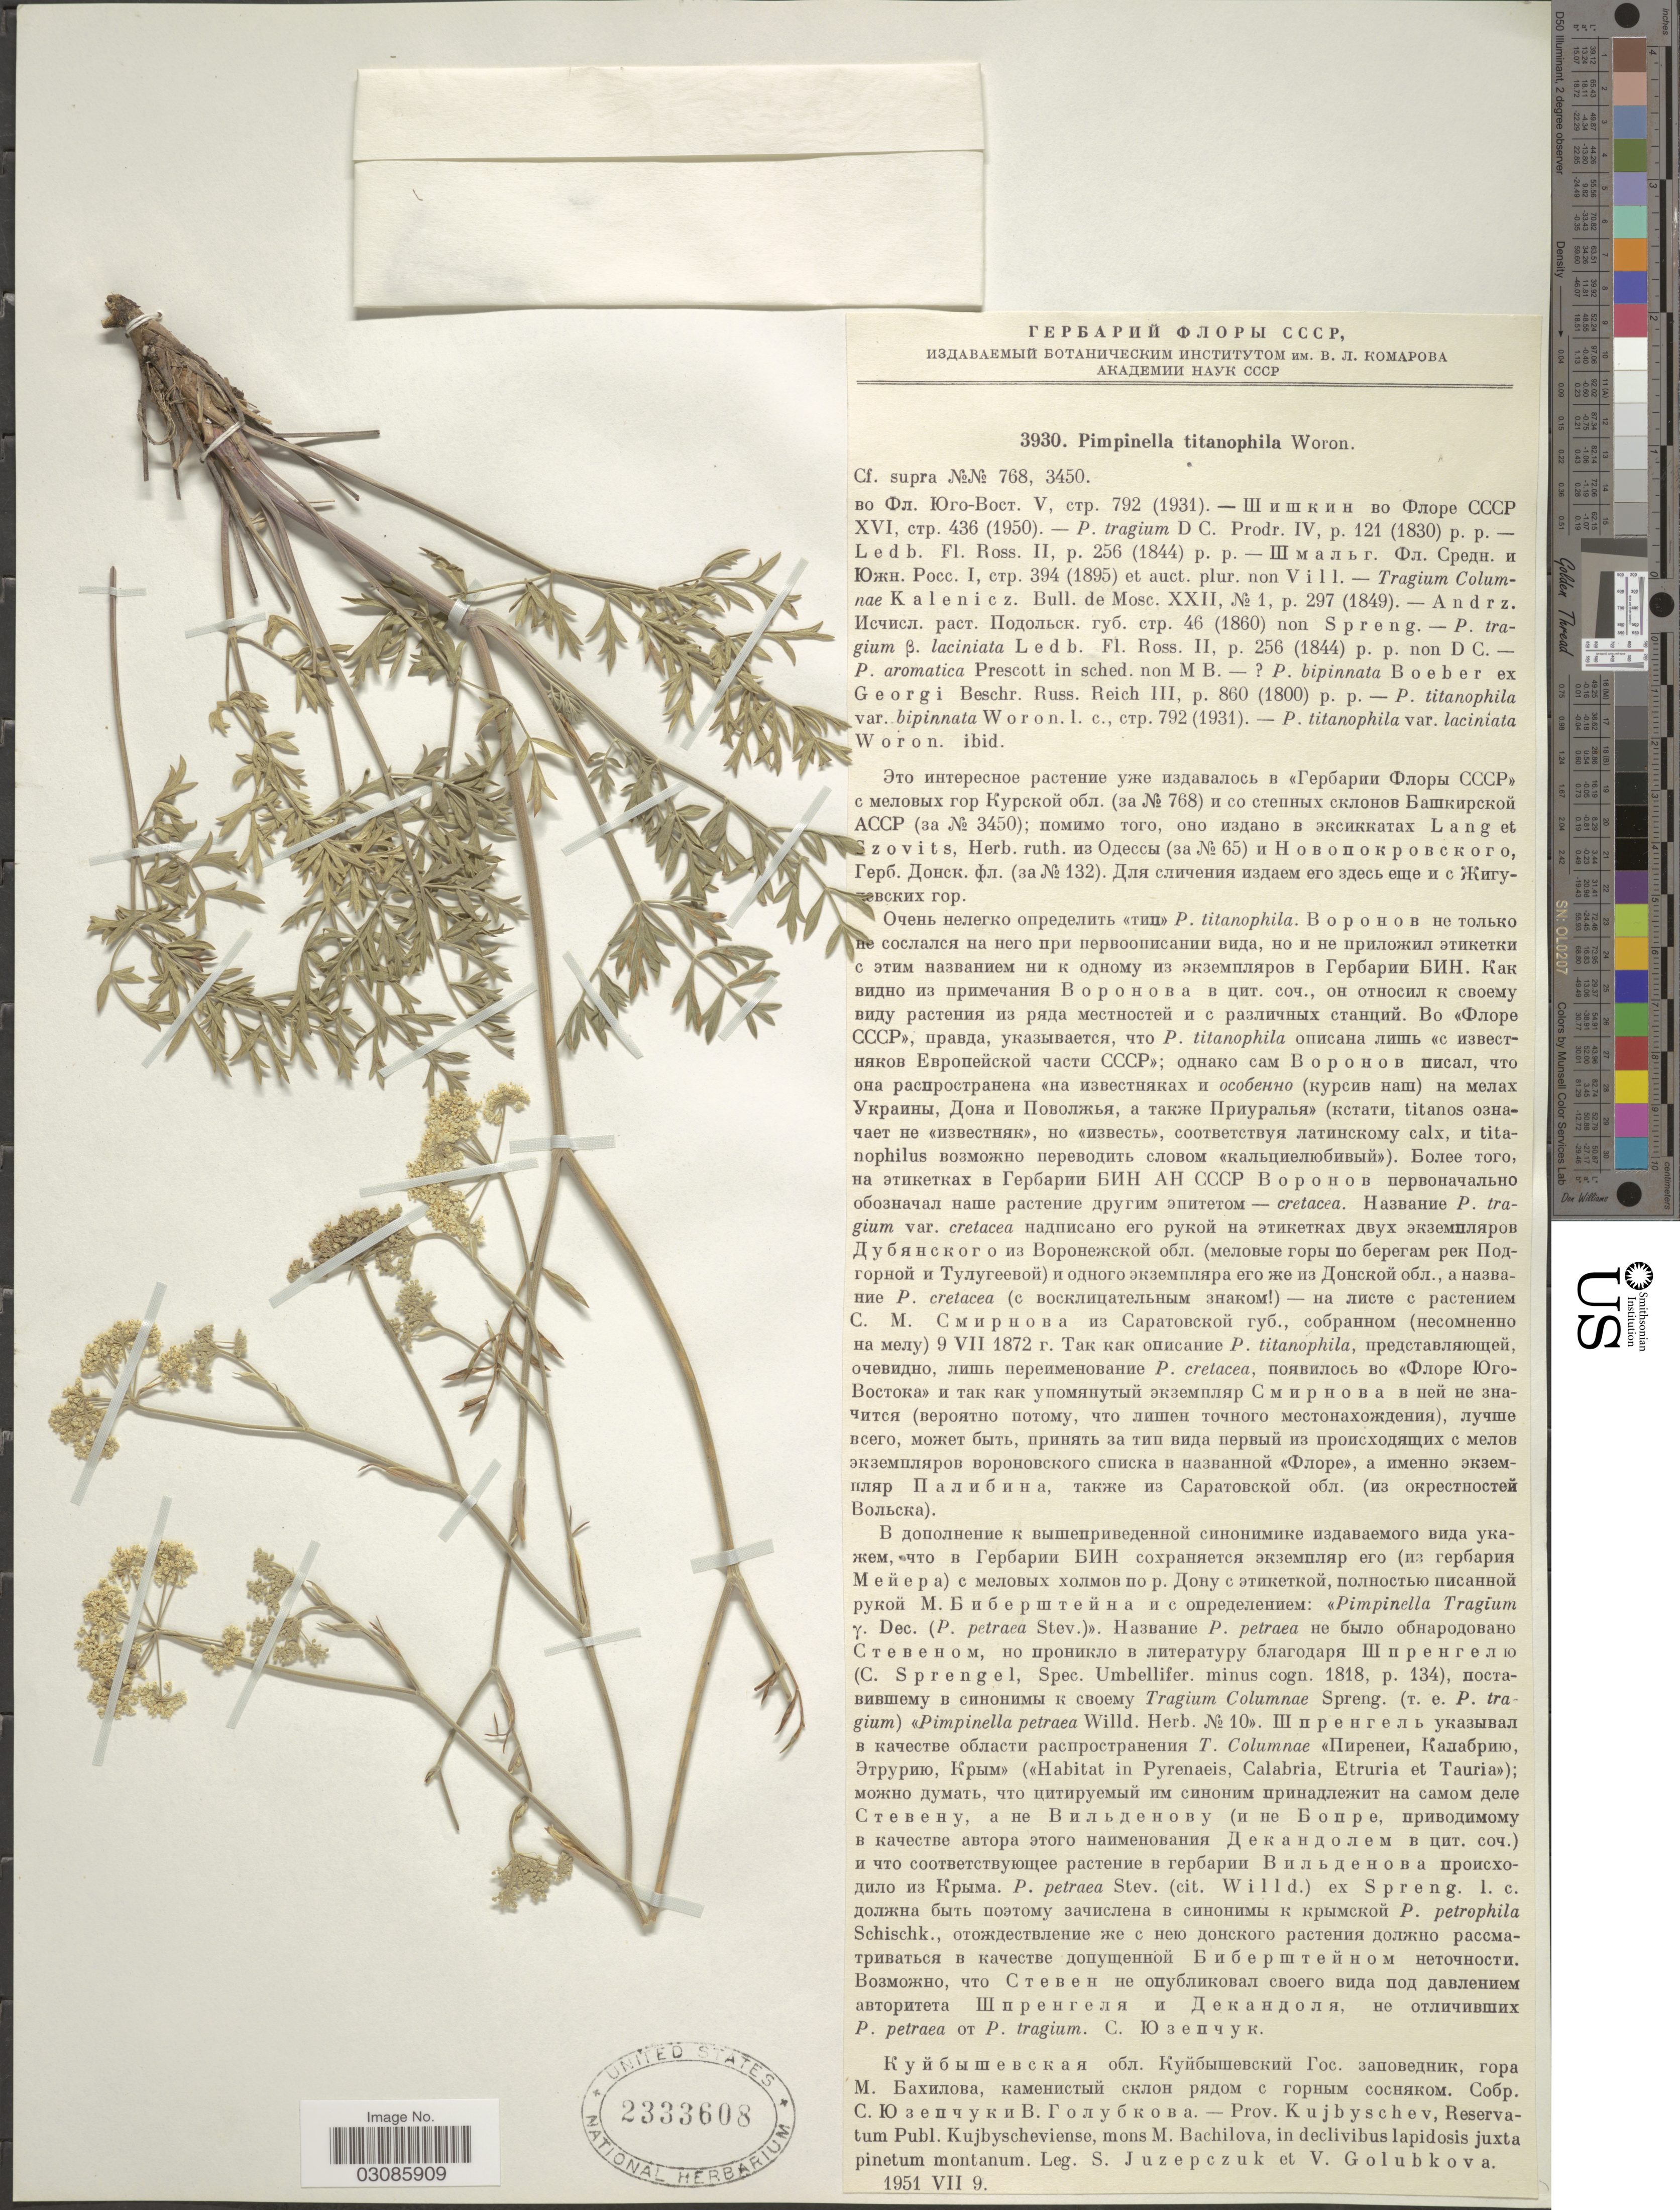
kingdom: Plantae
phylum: Tracheophyta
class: Magnoliopsida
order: Apiales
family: Apiaceae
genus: Pimpinella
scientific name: Pimpinella titanophila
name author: Woronow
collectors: S. V. Juzepczuk & V. F. Golubkova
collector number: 3930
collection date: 1951-07-09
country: Russian Federation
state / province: Samara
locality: X, Prov. Kujbyschev, Reservatum Publ. Kujbyscheviense, mons M. Bachilova, in declivibus lapidosis juxta pinetum montanum.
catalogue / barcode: US 2333608